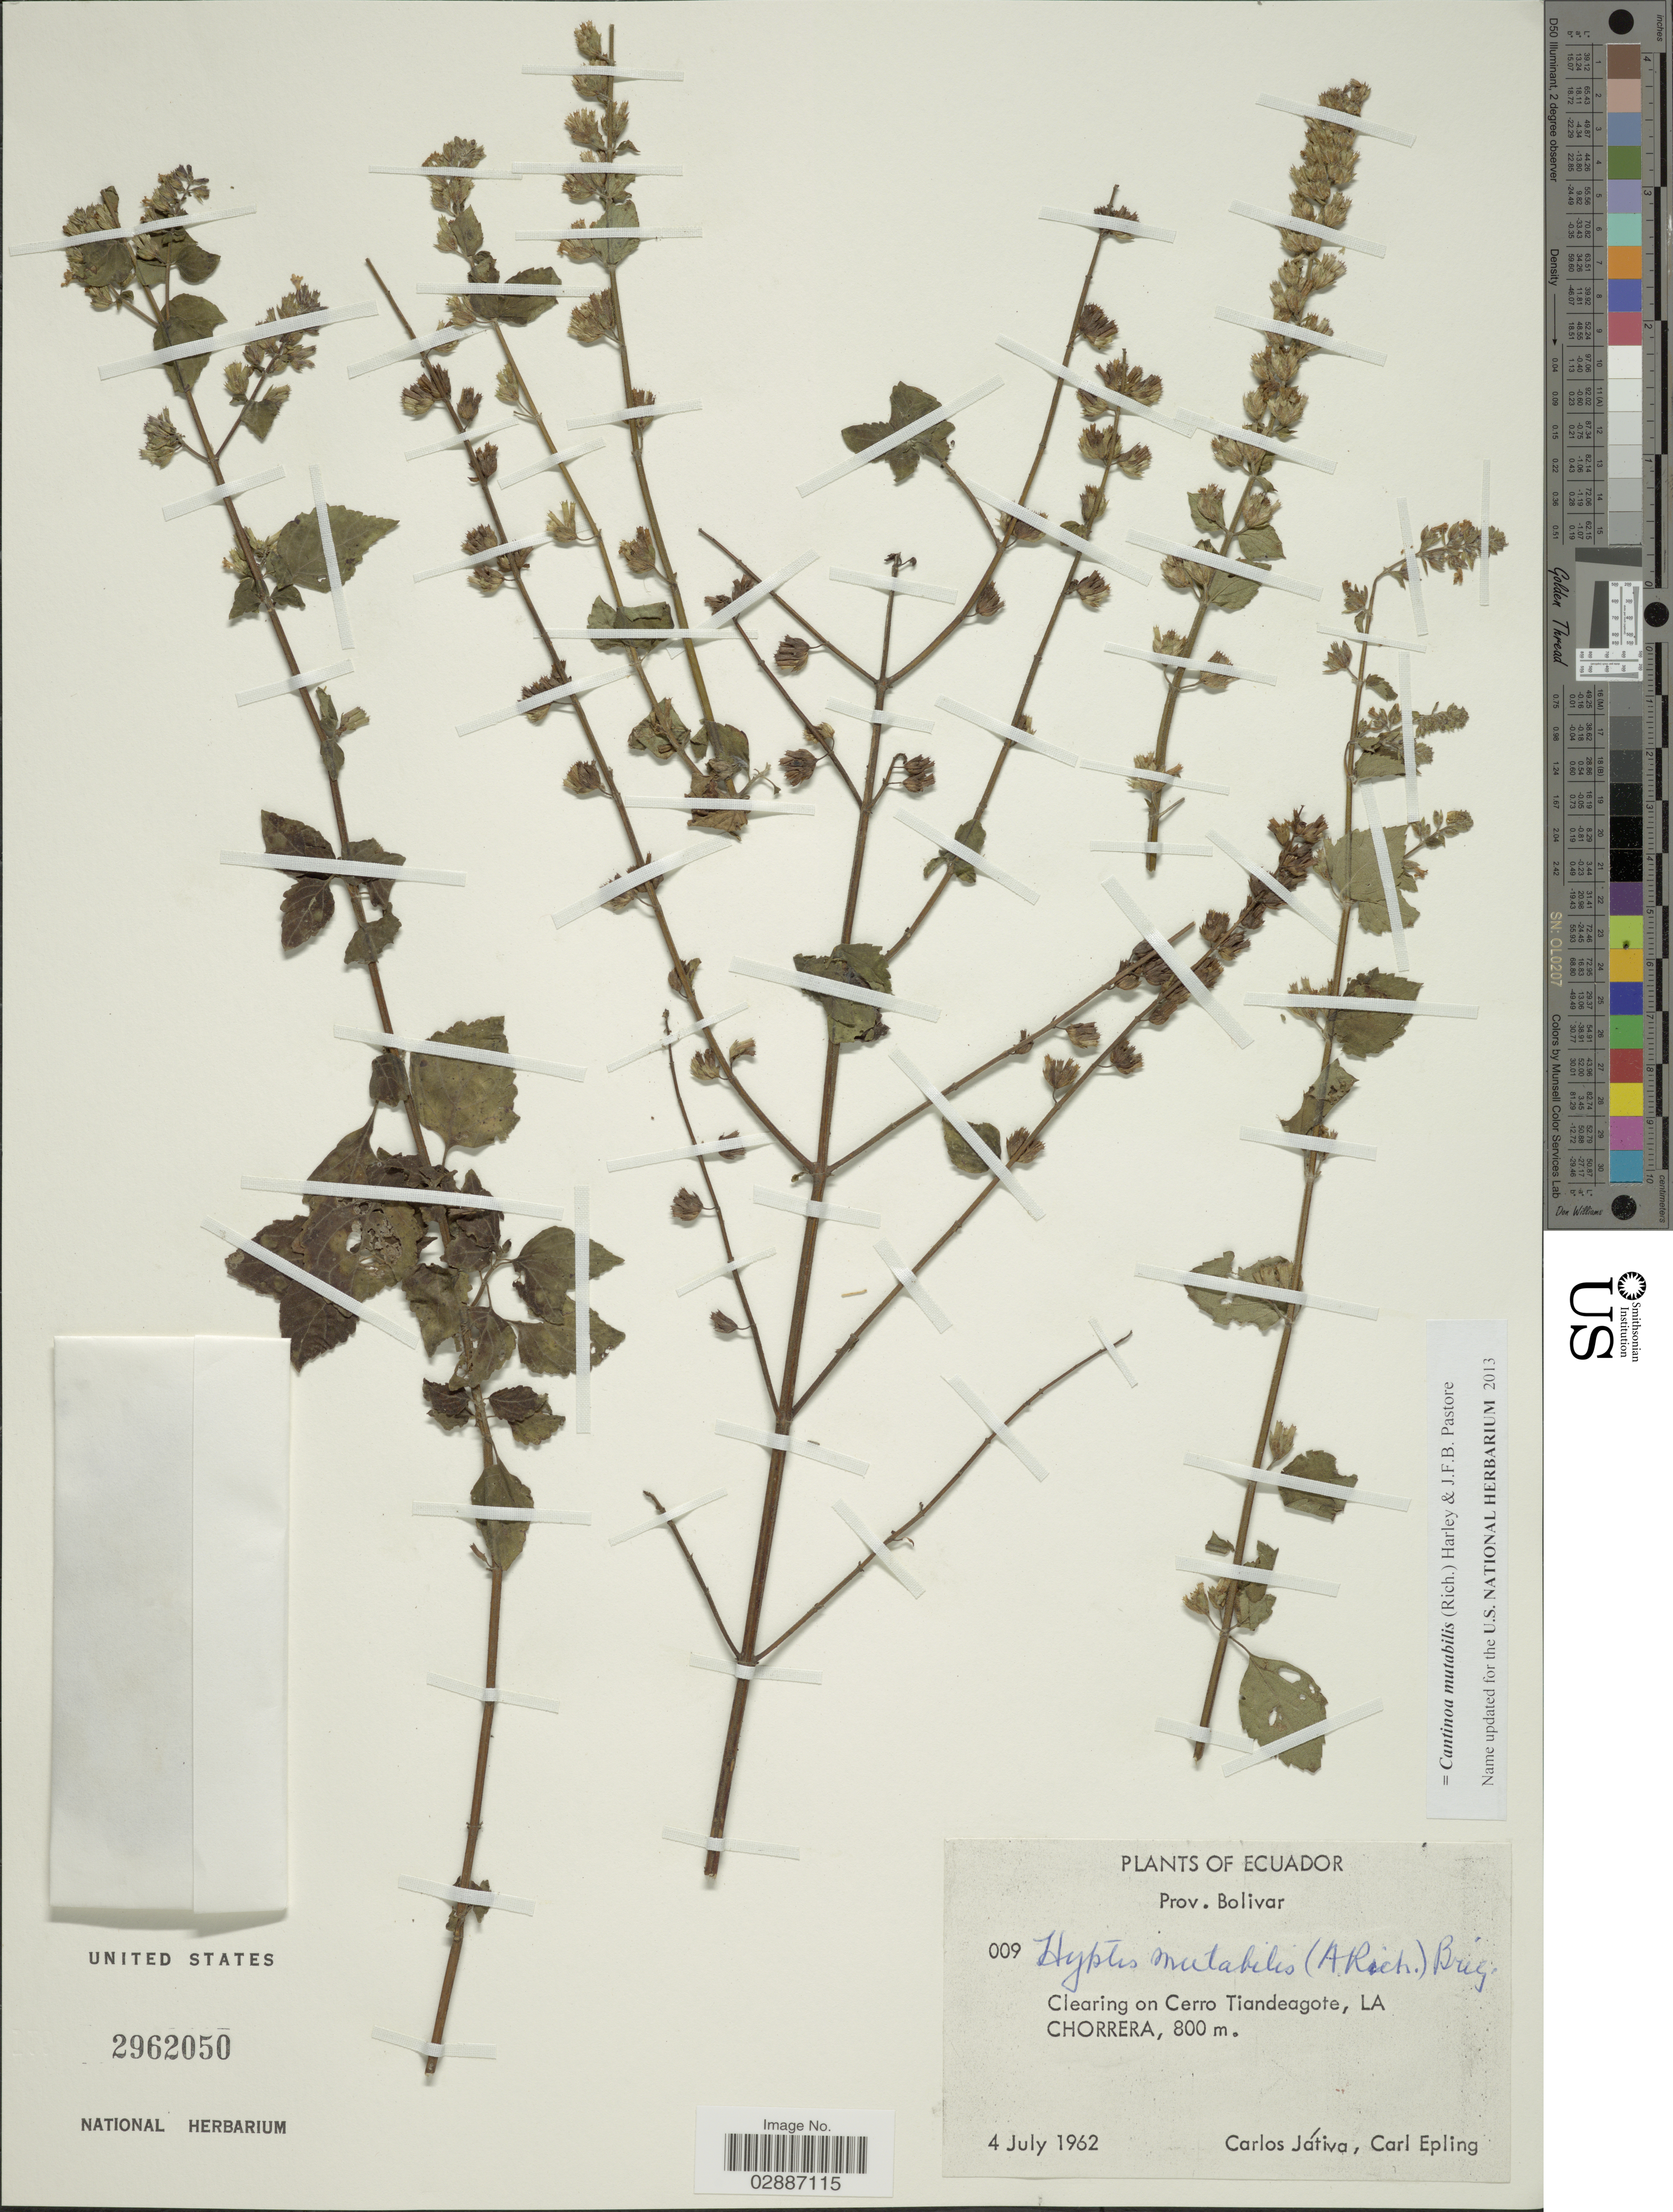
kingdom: Plantae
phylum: Tracheophyta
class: Magnoliopsida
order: Lamiales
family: Lamiaceae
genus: Cantinoa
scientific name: Cantinoa mutabilis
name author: (Epling) Harley & J.F.B. Pastore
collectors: C. D. Játiva & C. C. Epling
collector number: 009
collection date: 1962-07-04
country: Ecuador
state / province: Bolívar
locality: Clearing on Cerro Tiandeagote, La Chorrera.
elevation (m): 800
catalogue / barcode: US 2962050